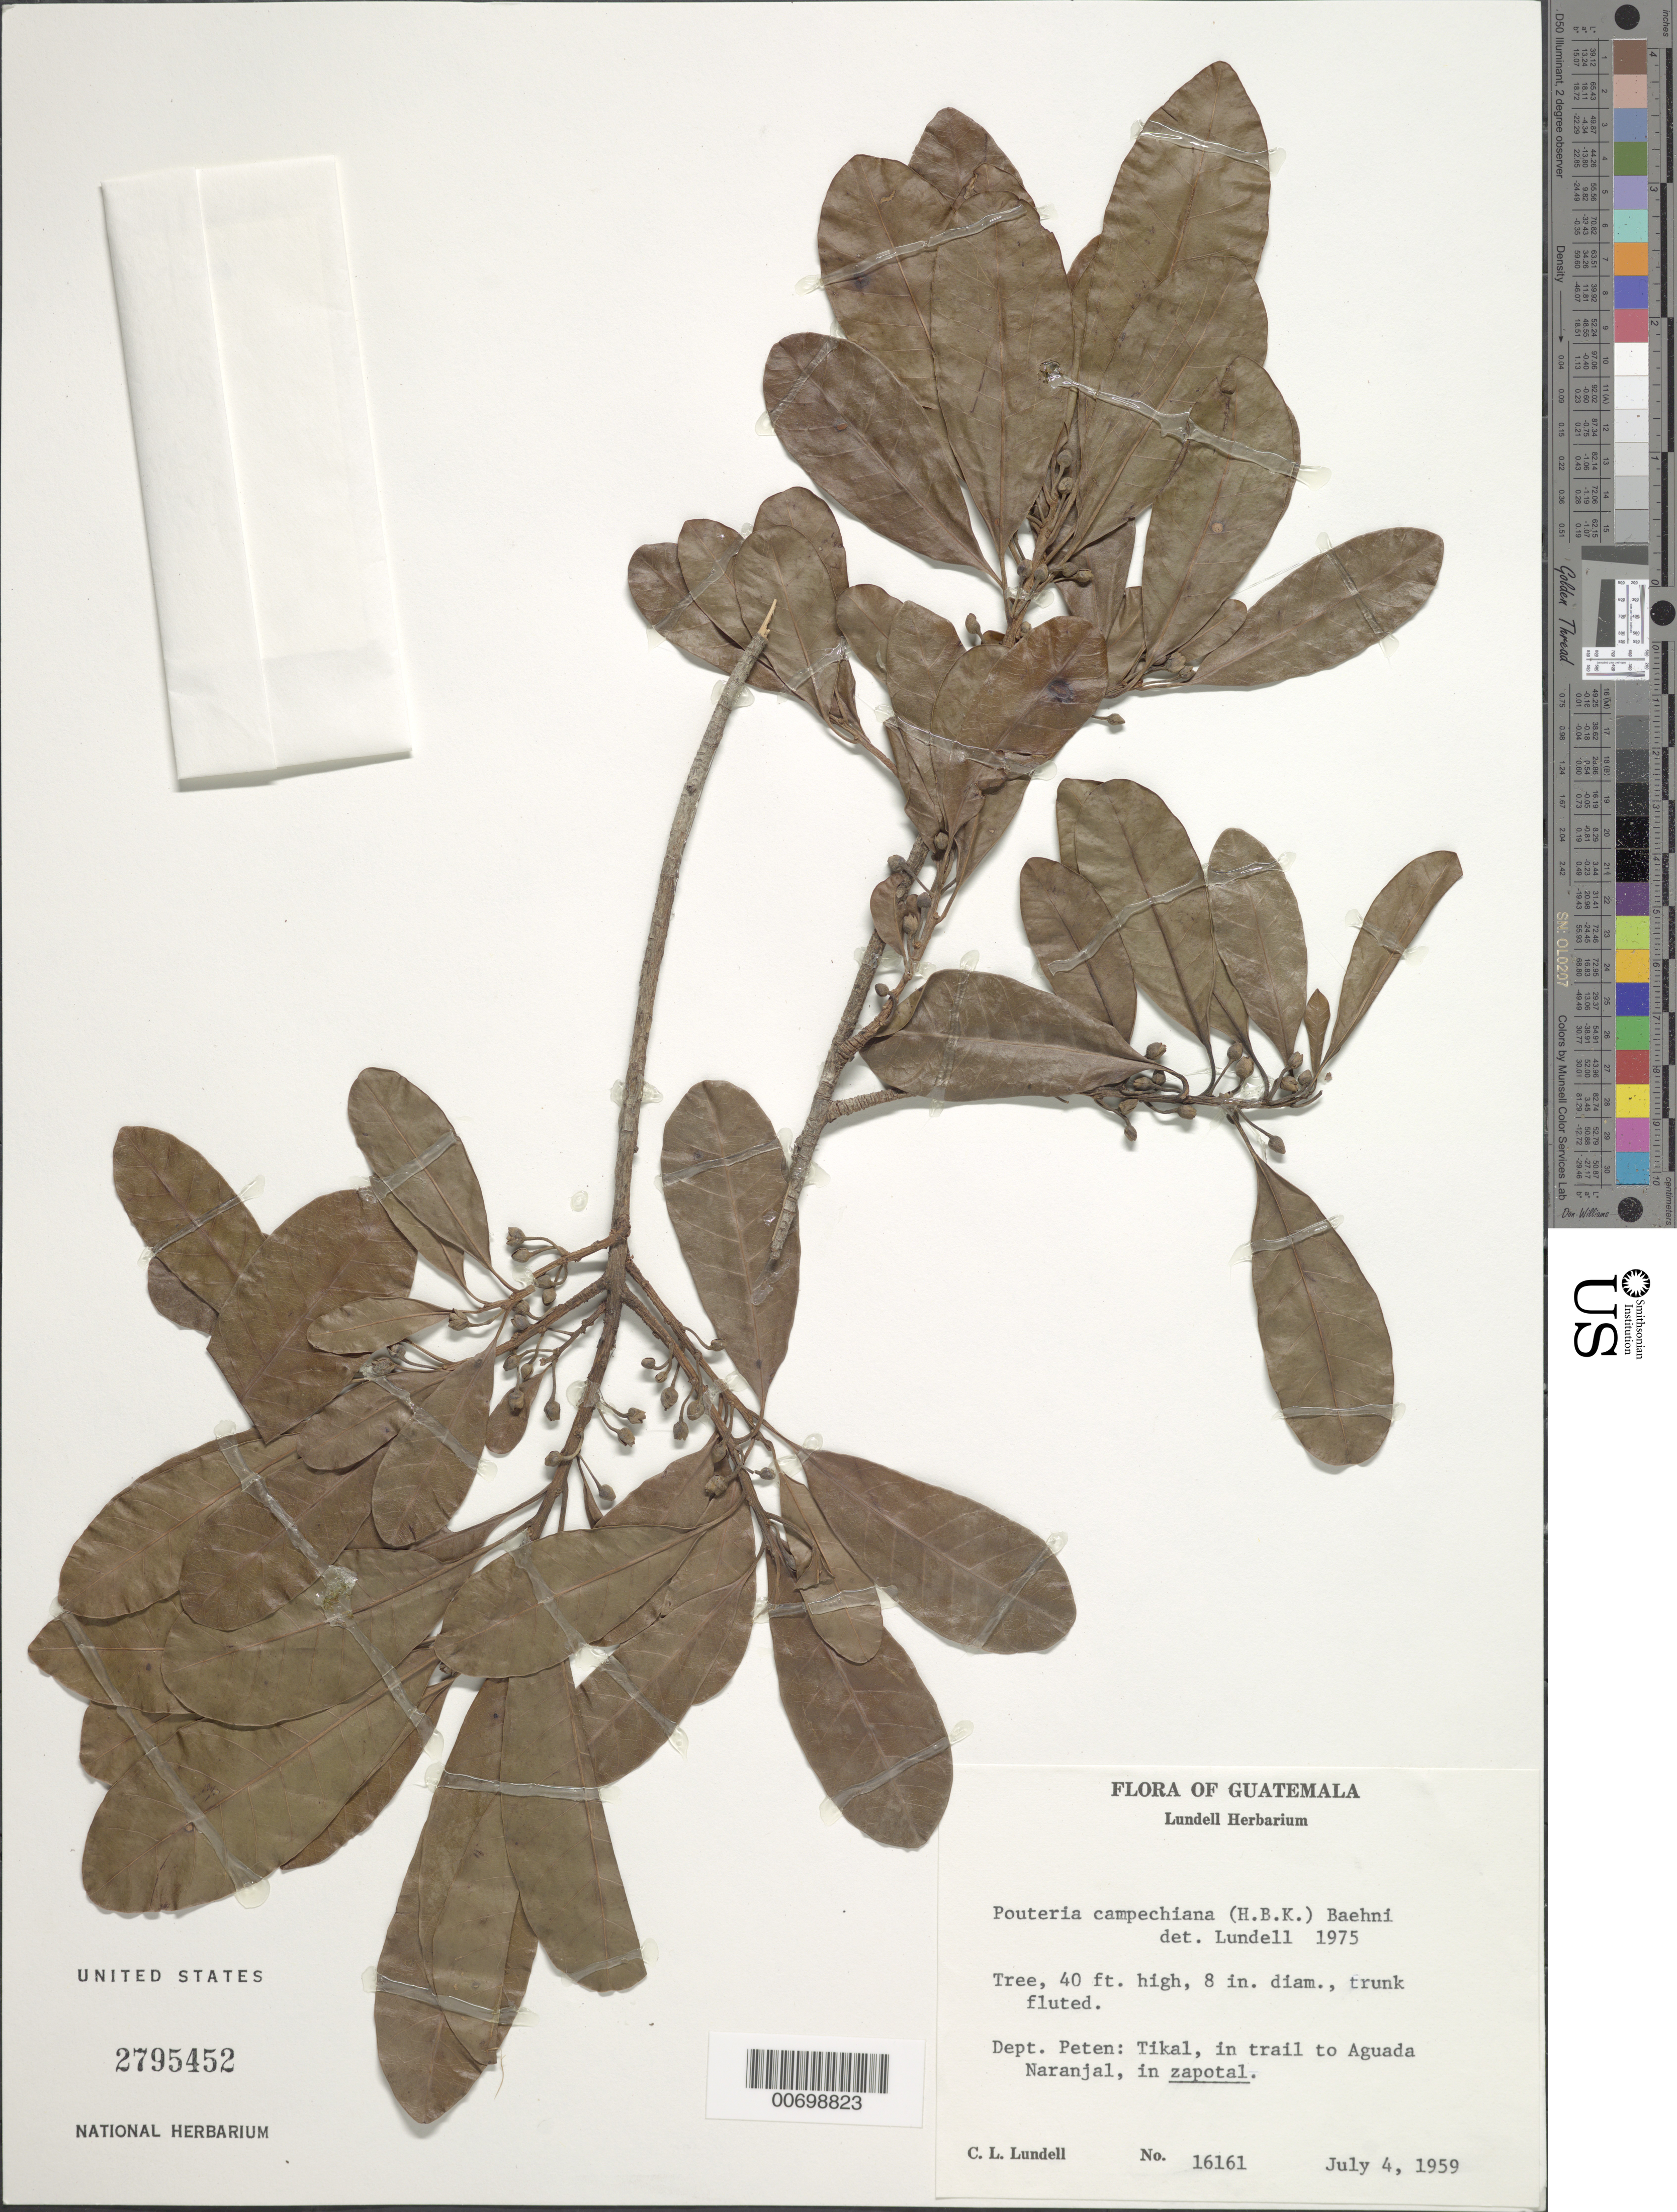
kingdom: Plantae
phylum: Tracheophyta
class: Magnoliopsida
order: Ericales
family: Sapotaceae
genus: Pouteria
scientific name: Pouteria campechiana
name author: (Kunth) Baehni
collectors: C. L. Lundell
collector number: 16161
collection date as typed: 04 Jul 1959 or 07 Apr 1959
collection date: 1959-04-07 or 1959-07-04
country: Guatemala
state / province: El Petén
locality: Tikal, in trail to Aguada Naranjal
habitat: In zapotal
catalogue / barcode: US 2795452